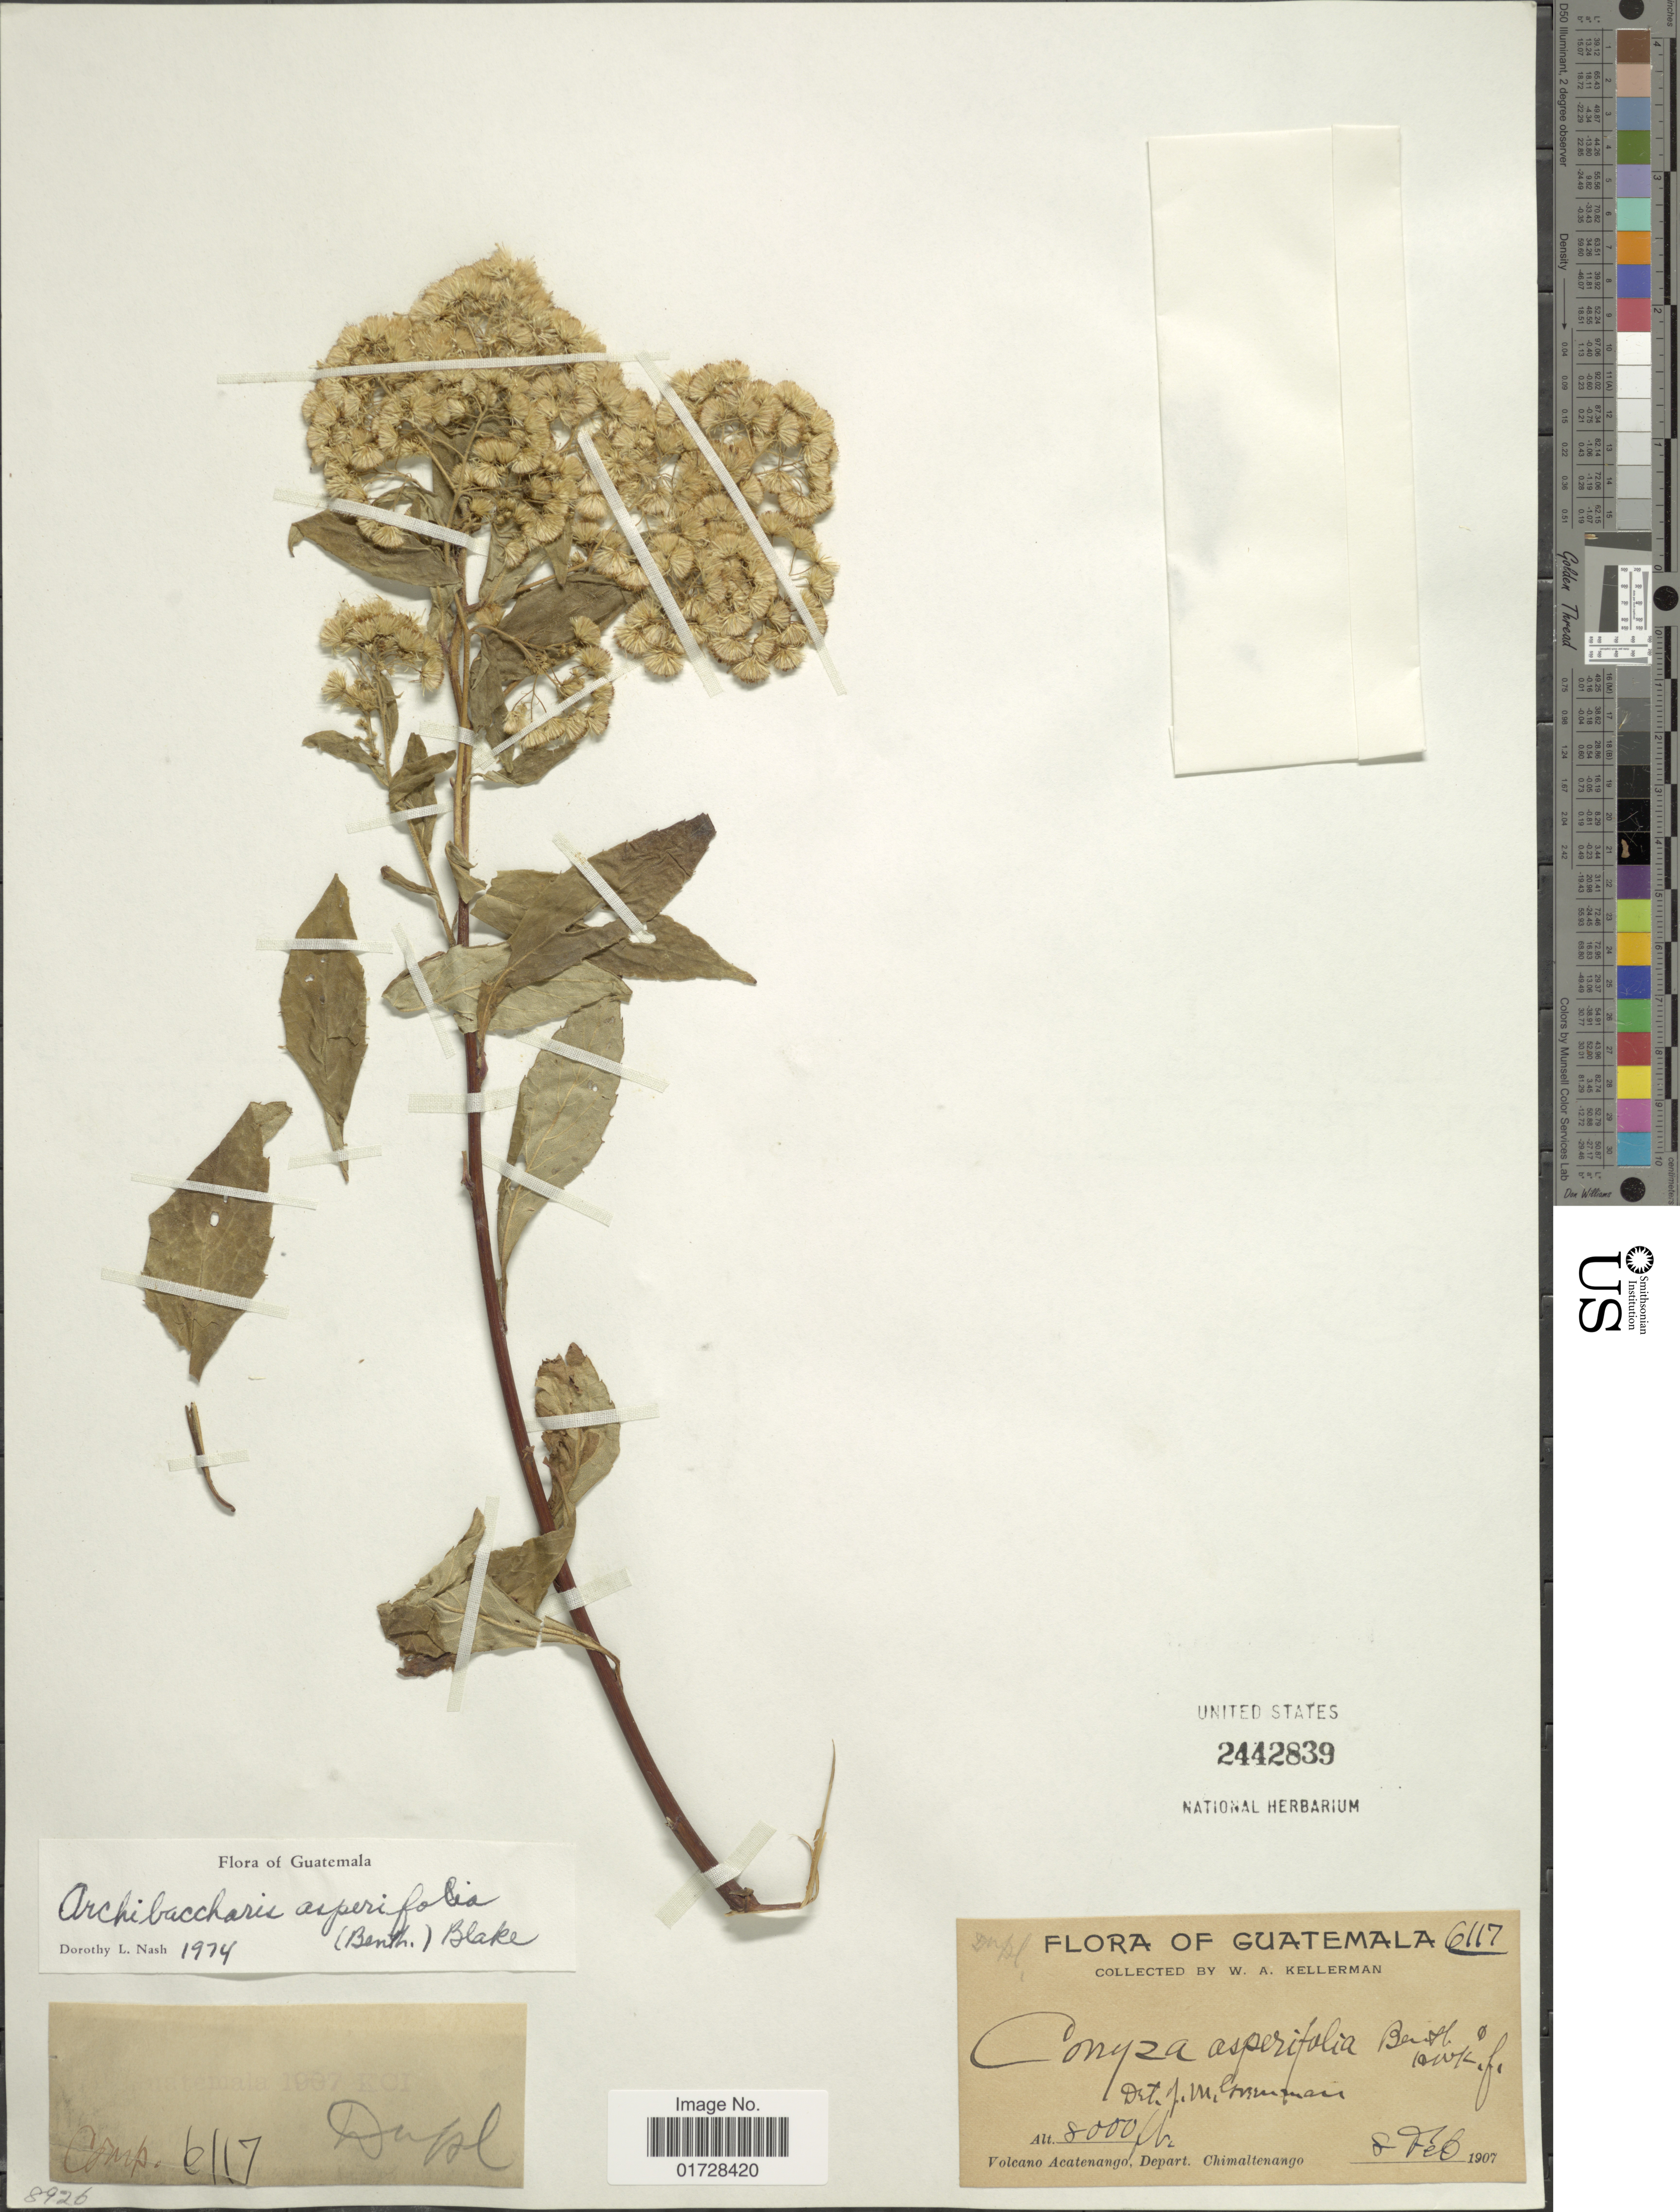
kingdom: Plantae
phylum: Tracheophyta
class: Magnoliopsida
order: Asterales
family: Asteraceae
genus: Archibaccharis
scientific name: Archibaccharis asperifolia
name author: (Benth.) S.F. Blake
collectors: W. Kellerman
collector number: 6117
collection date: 1907-02-08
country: Guatemala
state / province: Chimaltenango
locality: Volcano Acatenango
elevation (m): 2438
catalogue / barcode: US 2442839